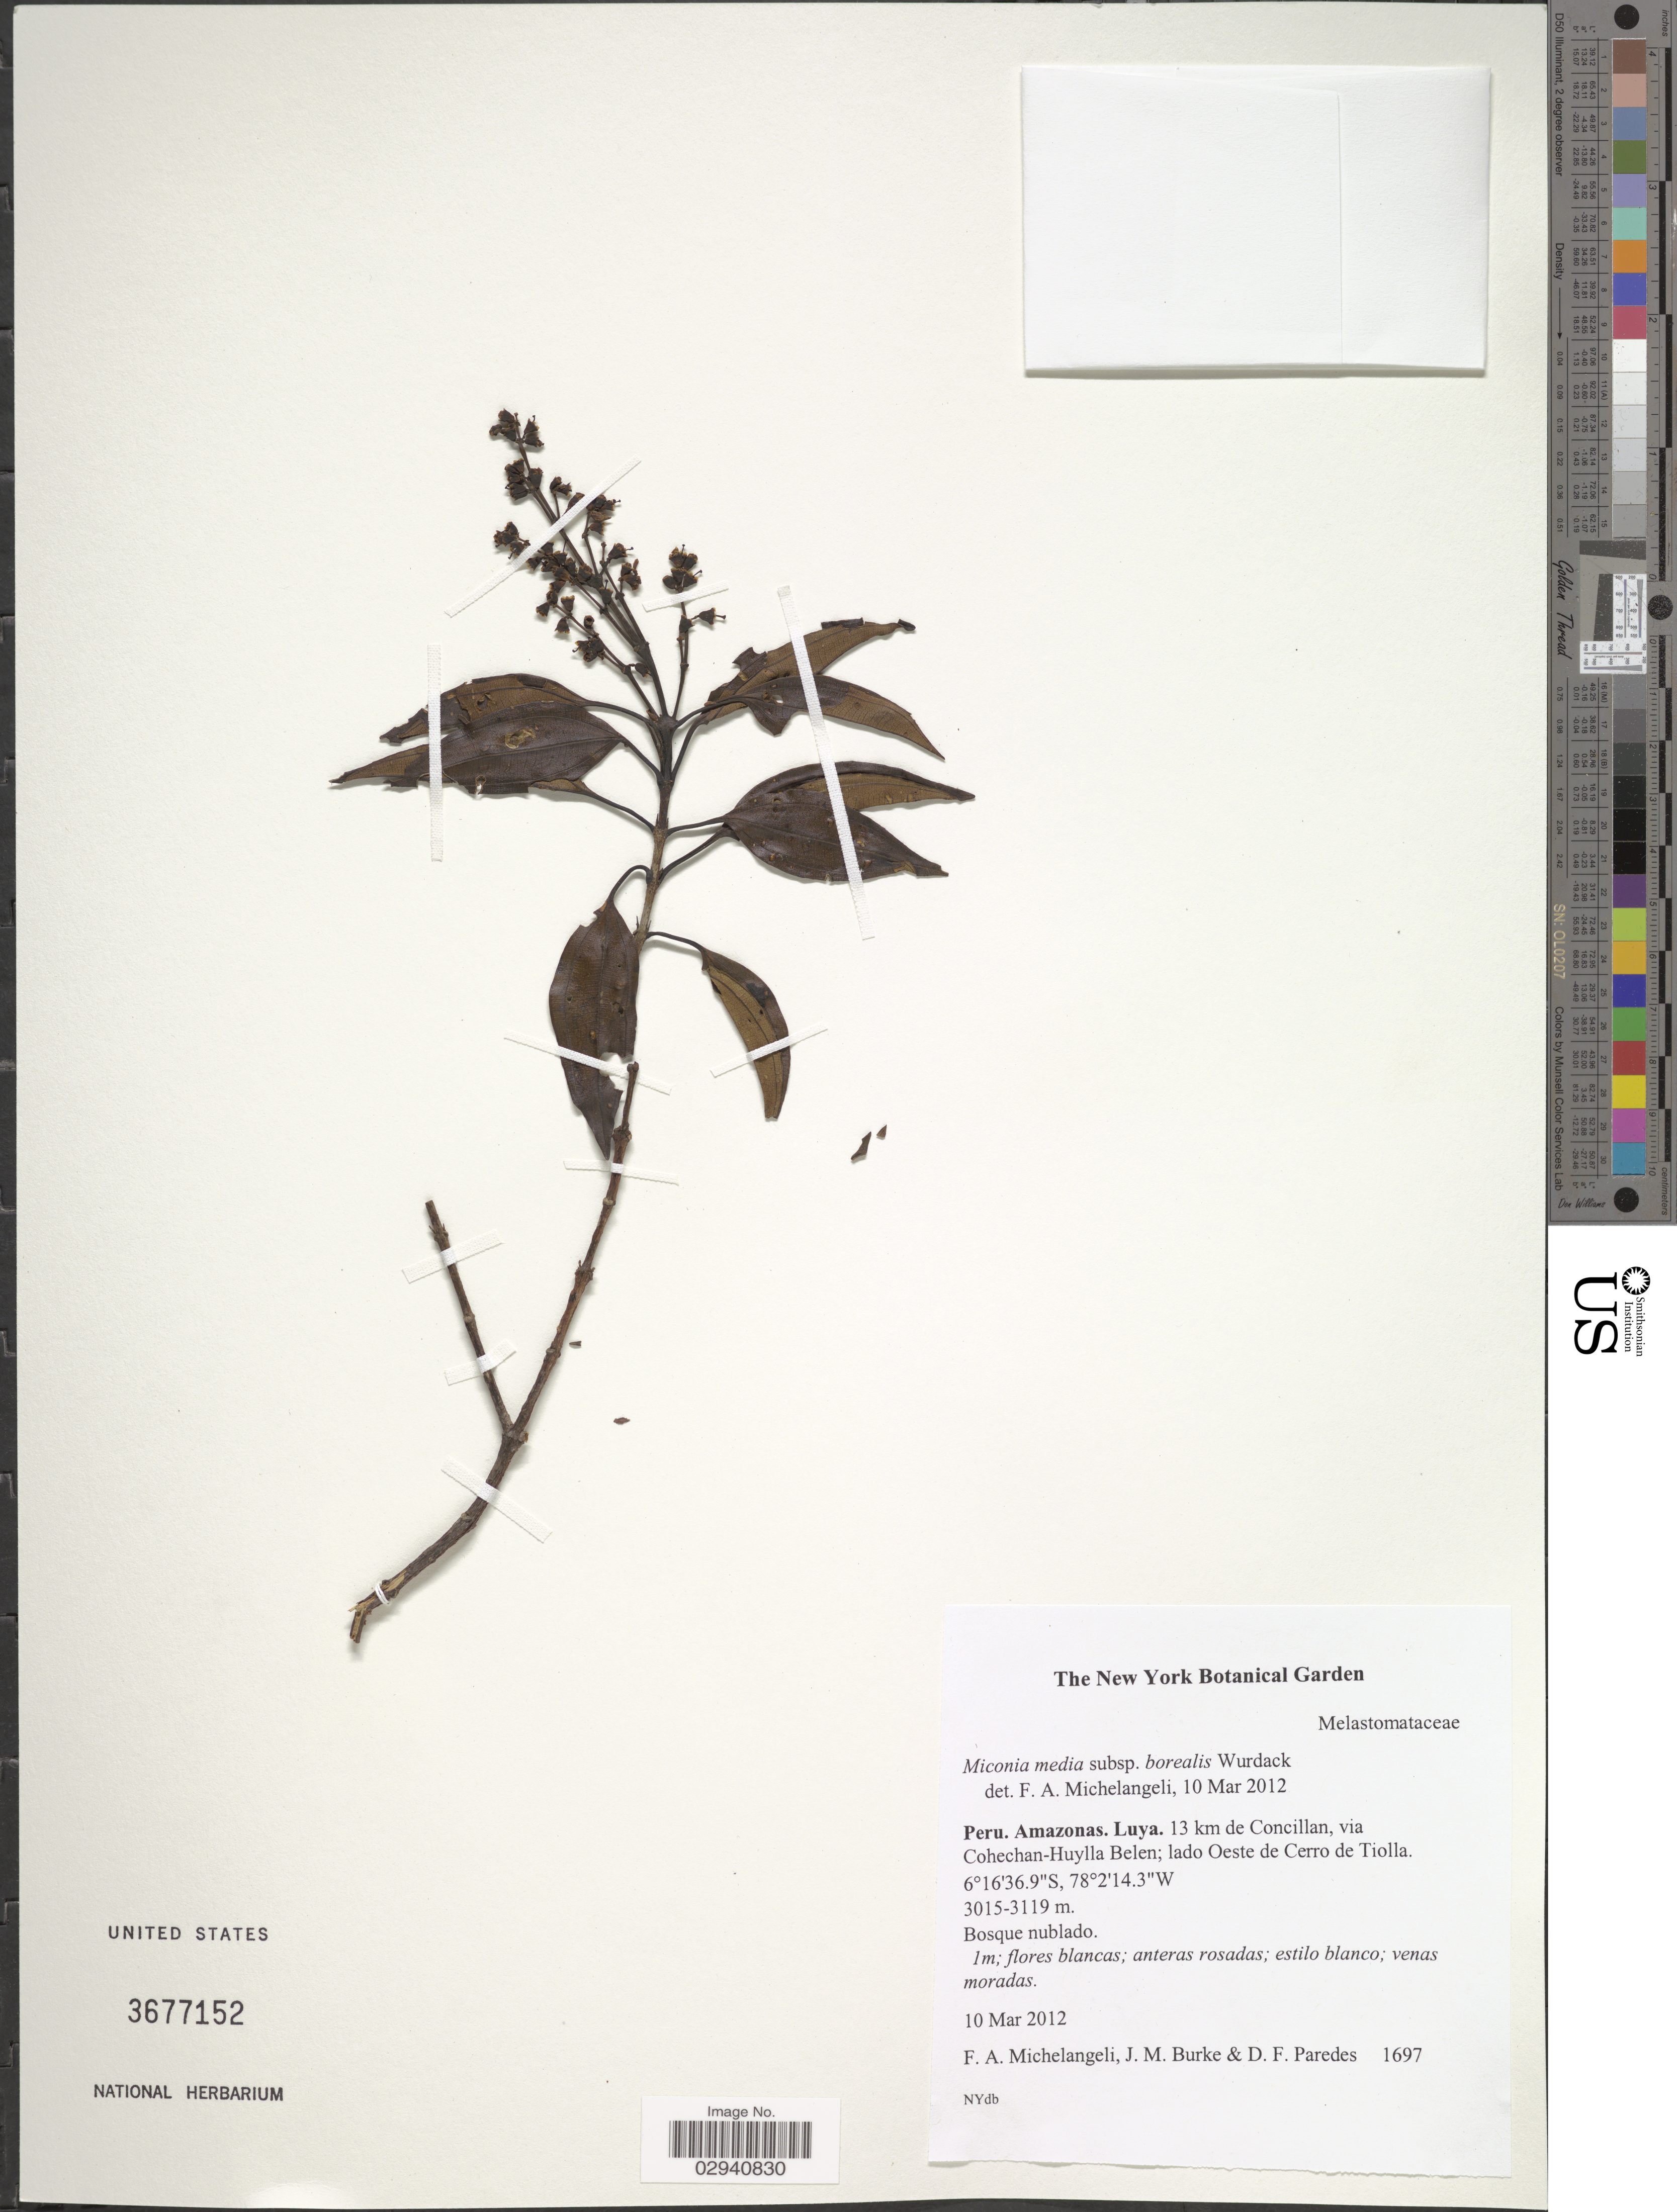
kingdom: Plantae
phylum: Tracheophyta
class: Magnoliopsida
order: Myrtales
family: Melastomataceae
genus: Miconia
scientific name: Miconia media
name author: (D. Don) Naudin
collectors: F. A. Michelangeli, Jac. M. Burke & D. Paredes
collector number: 1697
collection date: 2012-03-10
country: Peru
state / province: Amazonas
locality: Luya. 13 km de Concillan, via Cohechan-Huylla Belen; lado Oeste de Cerro de Tiolla.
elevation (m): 3015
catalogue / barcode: US 3677152